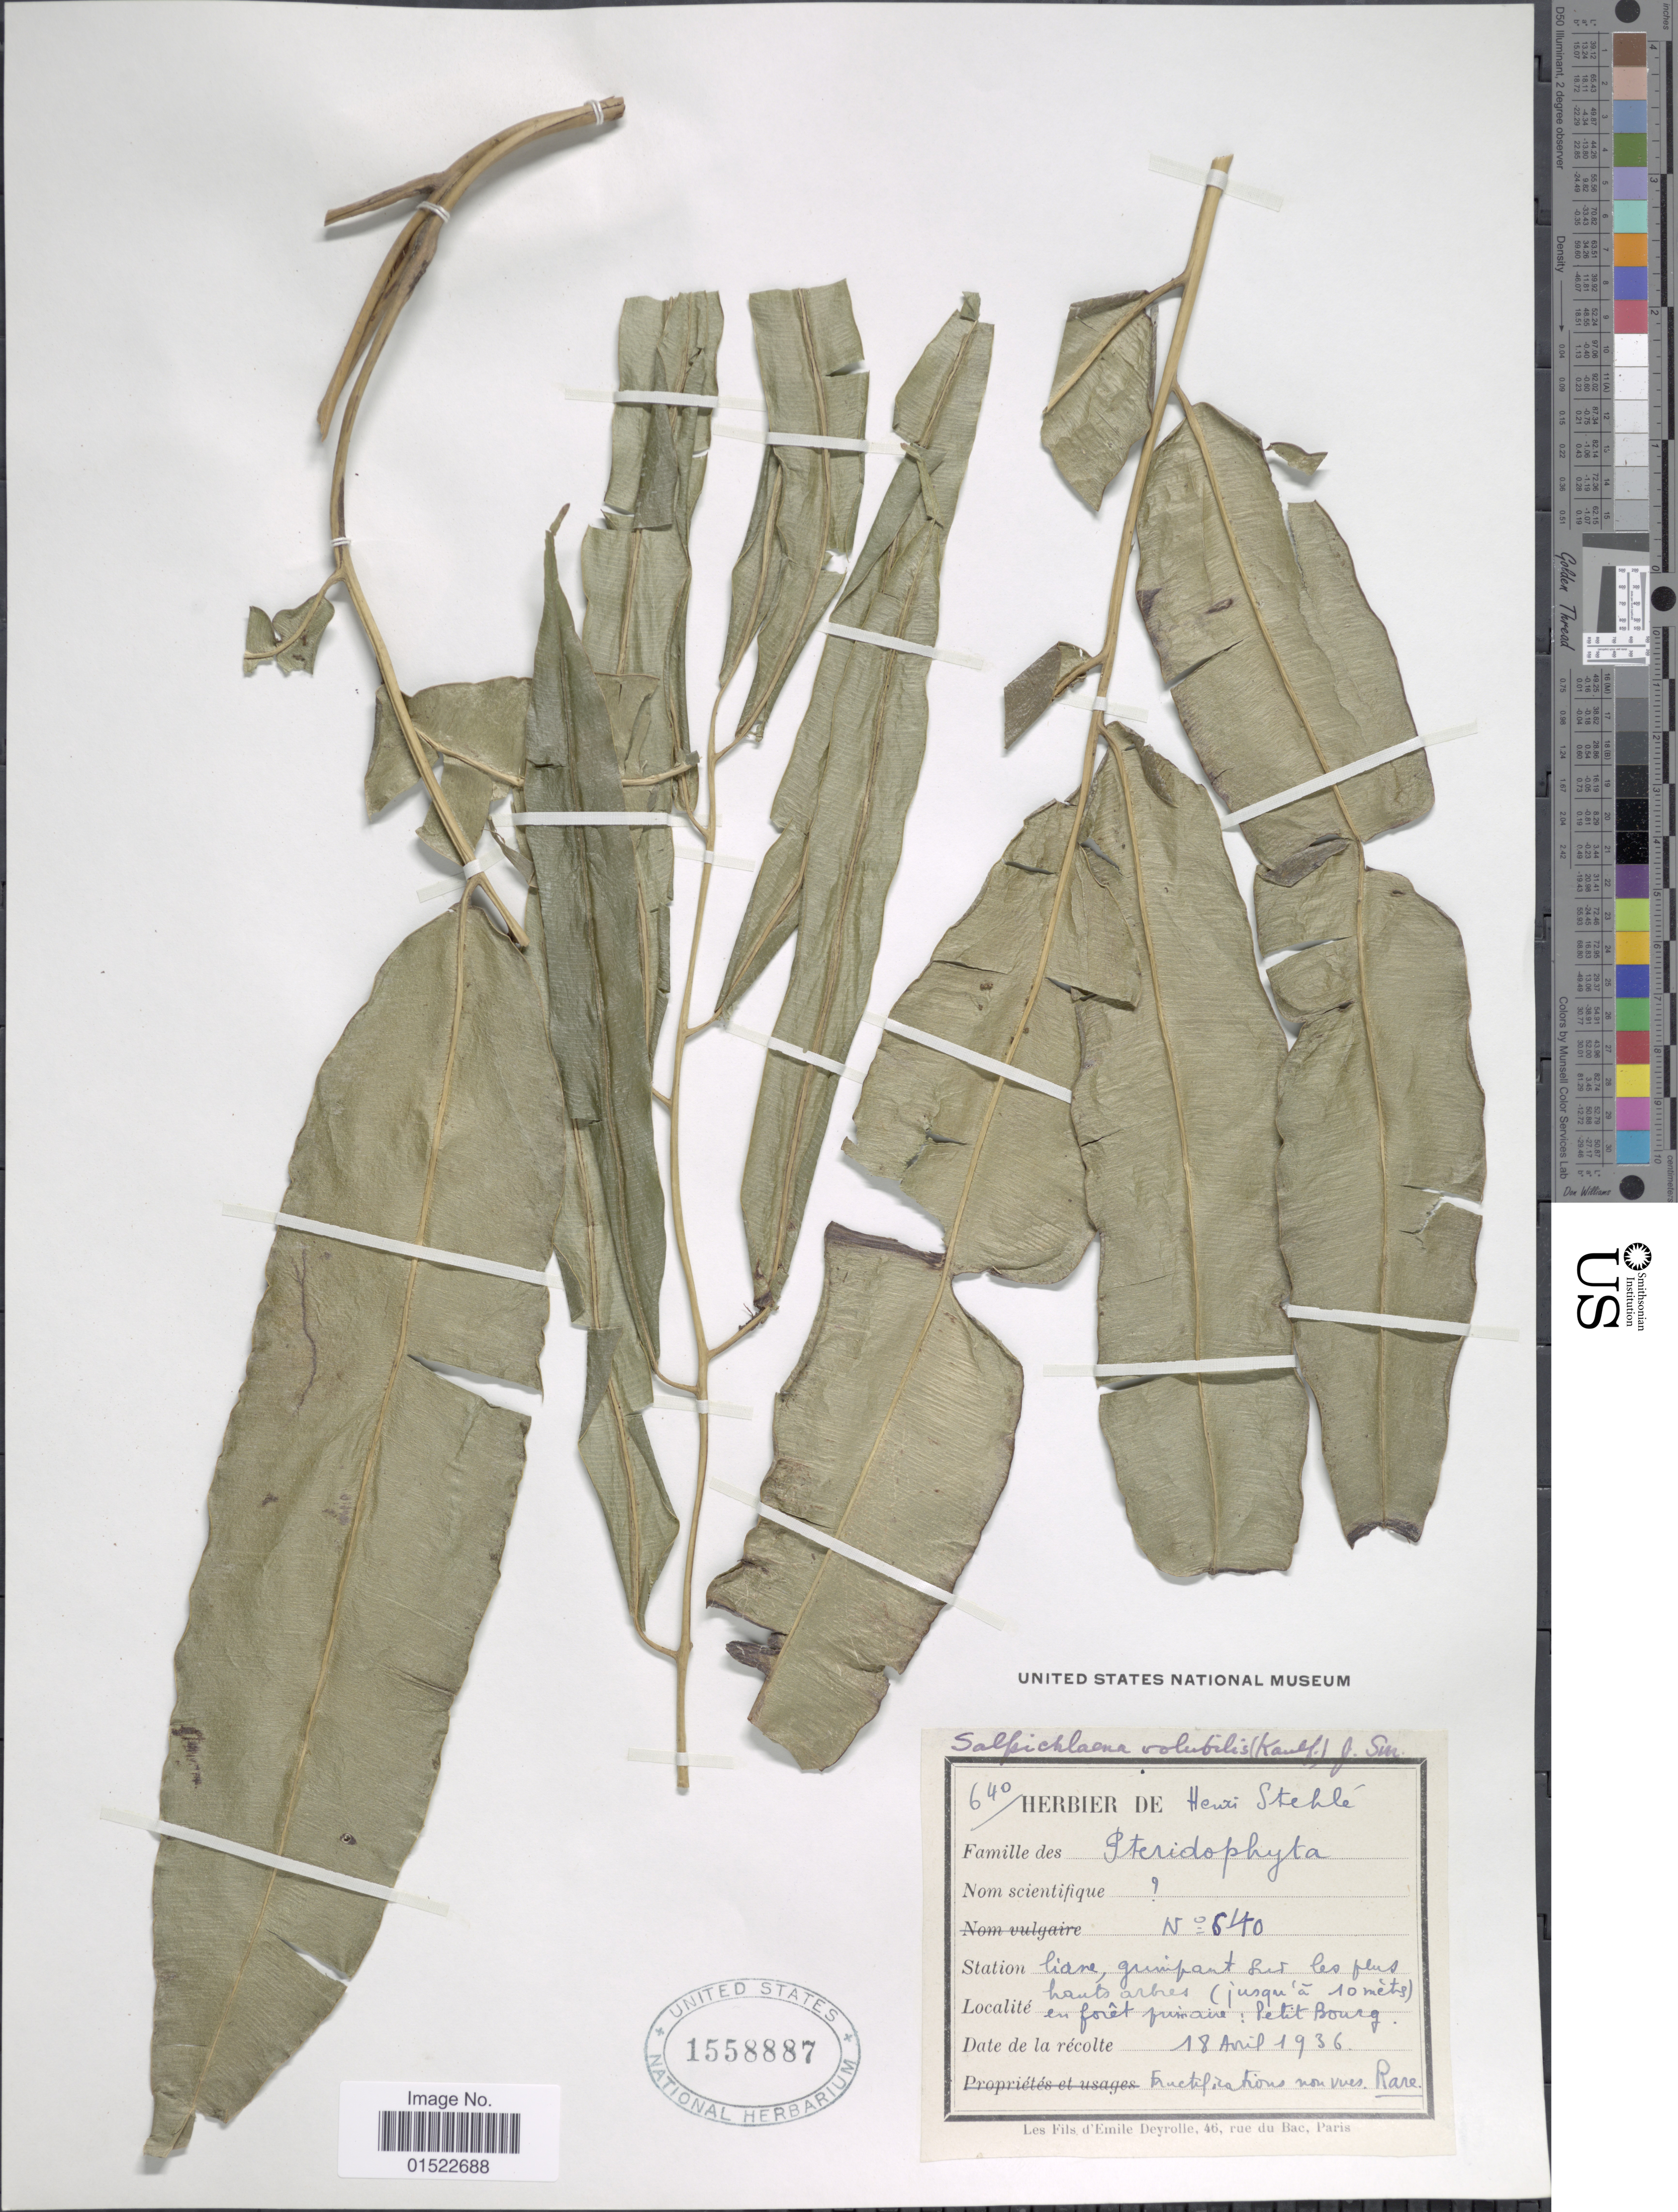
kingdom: Plantae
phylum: Tracheophyta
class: Polypodiopsida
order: Polypodiales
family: Blechnaceae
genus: Salpichlaena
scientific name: Salpichlaena volubilis subsp. volubilis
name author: (Kaulf.) J. Sm.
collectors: ex herb. H. Stehlé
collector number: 640*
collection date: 1936-04-18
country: Guadeloupe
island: Leeward Is.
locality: Petit Bourg.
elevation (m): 10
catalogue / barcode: US 1558887